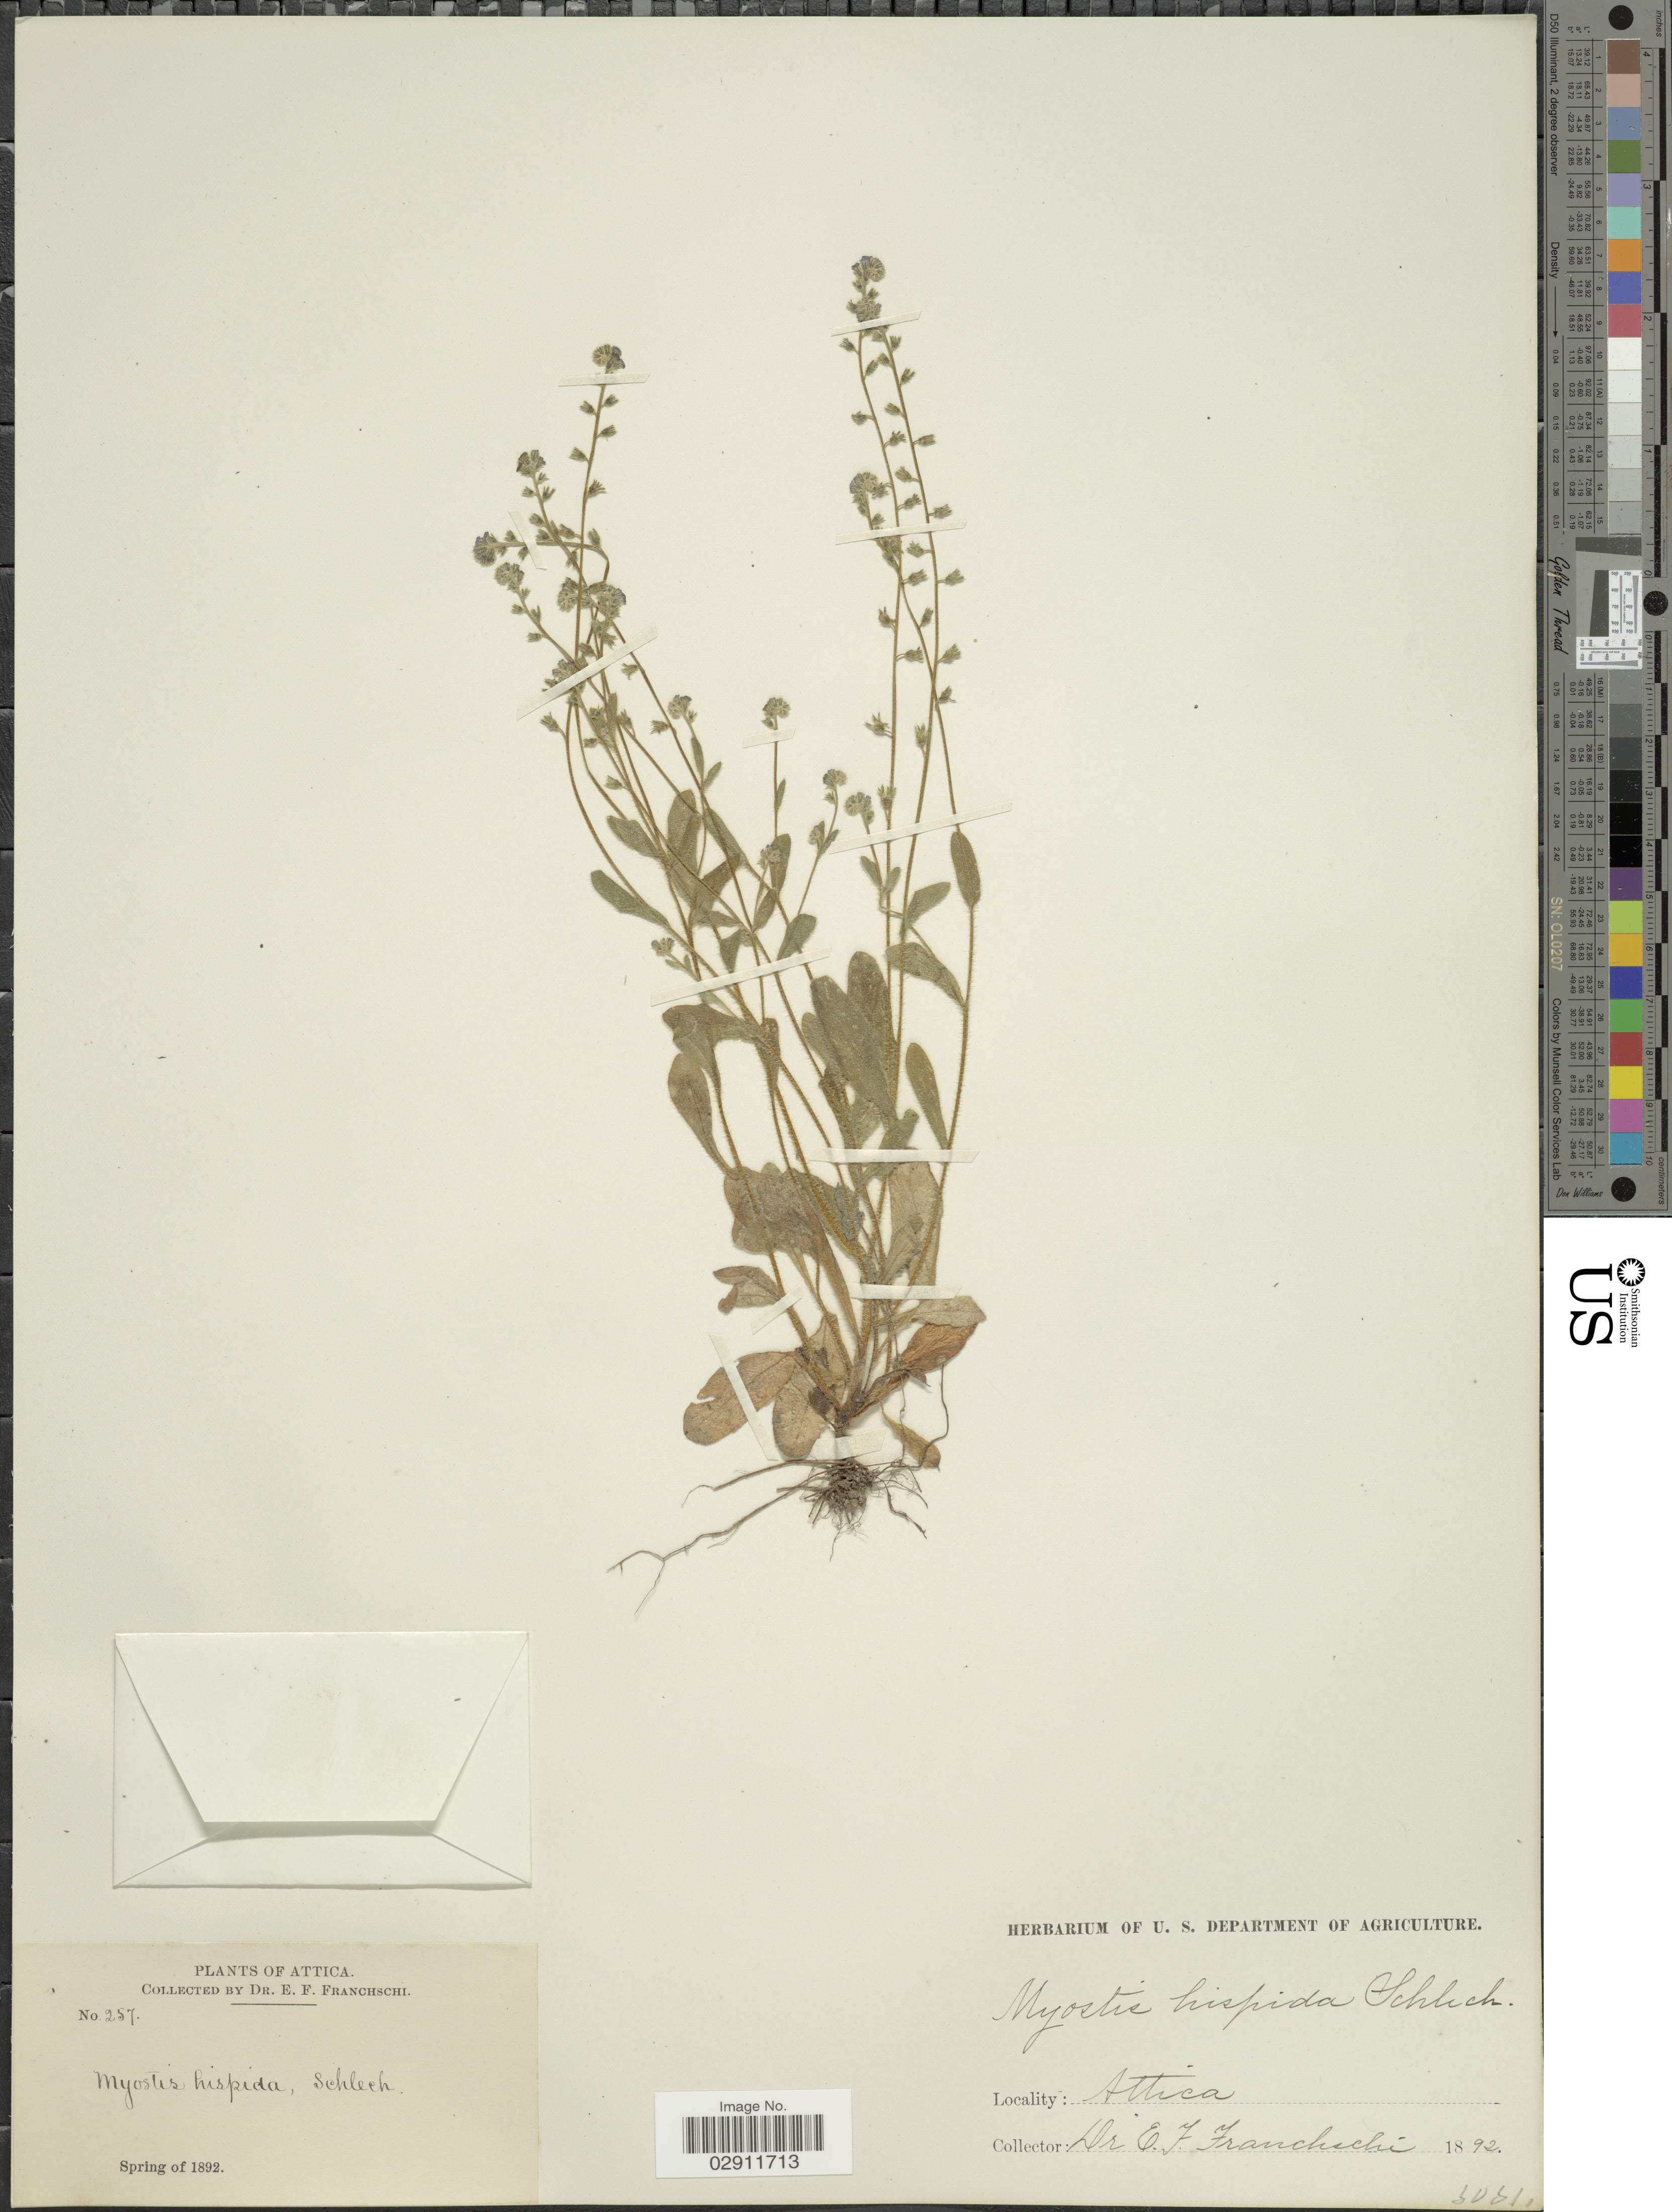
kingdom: Plantae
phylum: Tracheophyta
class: Magnoliopsida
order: Boraginales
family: Boraginaceae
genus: Myosotis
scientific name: Myosotis hispida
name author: Schltdl.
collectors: E. Franchschi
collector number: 257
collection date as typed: Spring of 1892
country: Greece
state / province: Attica